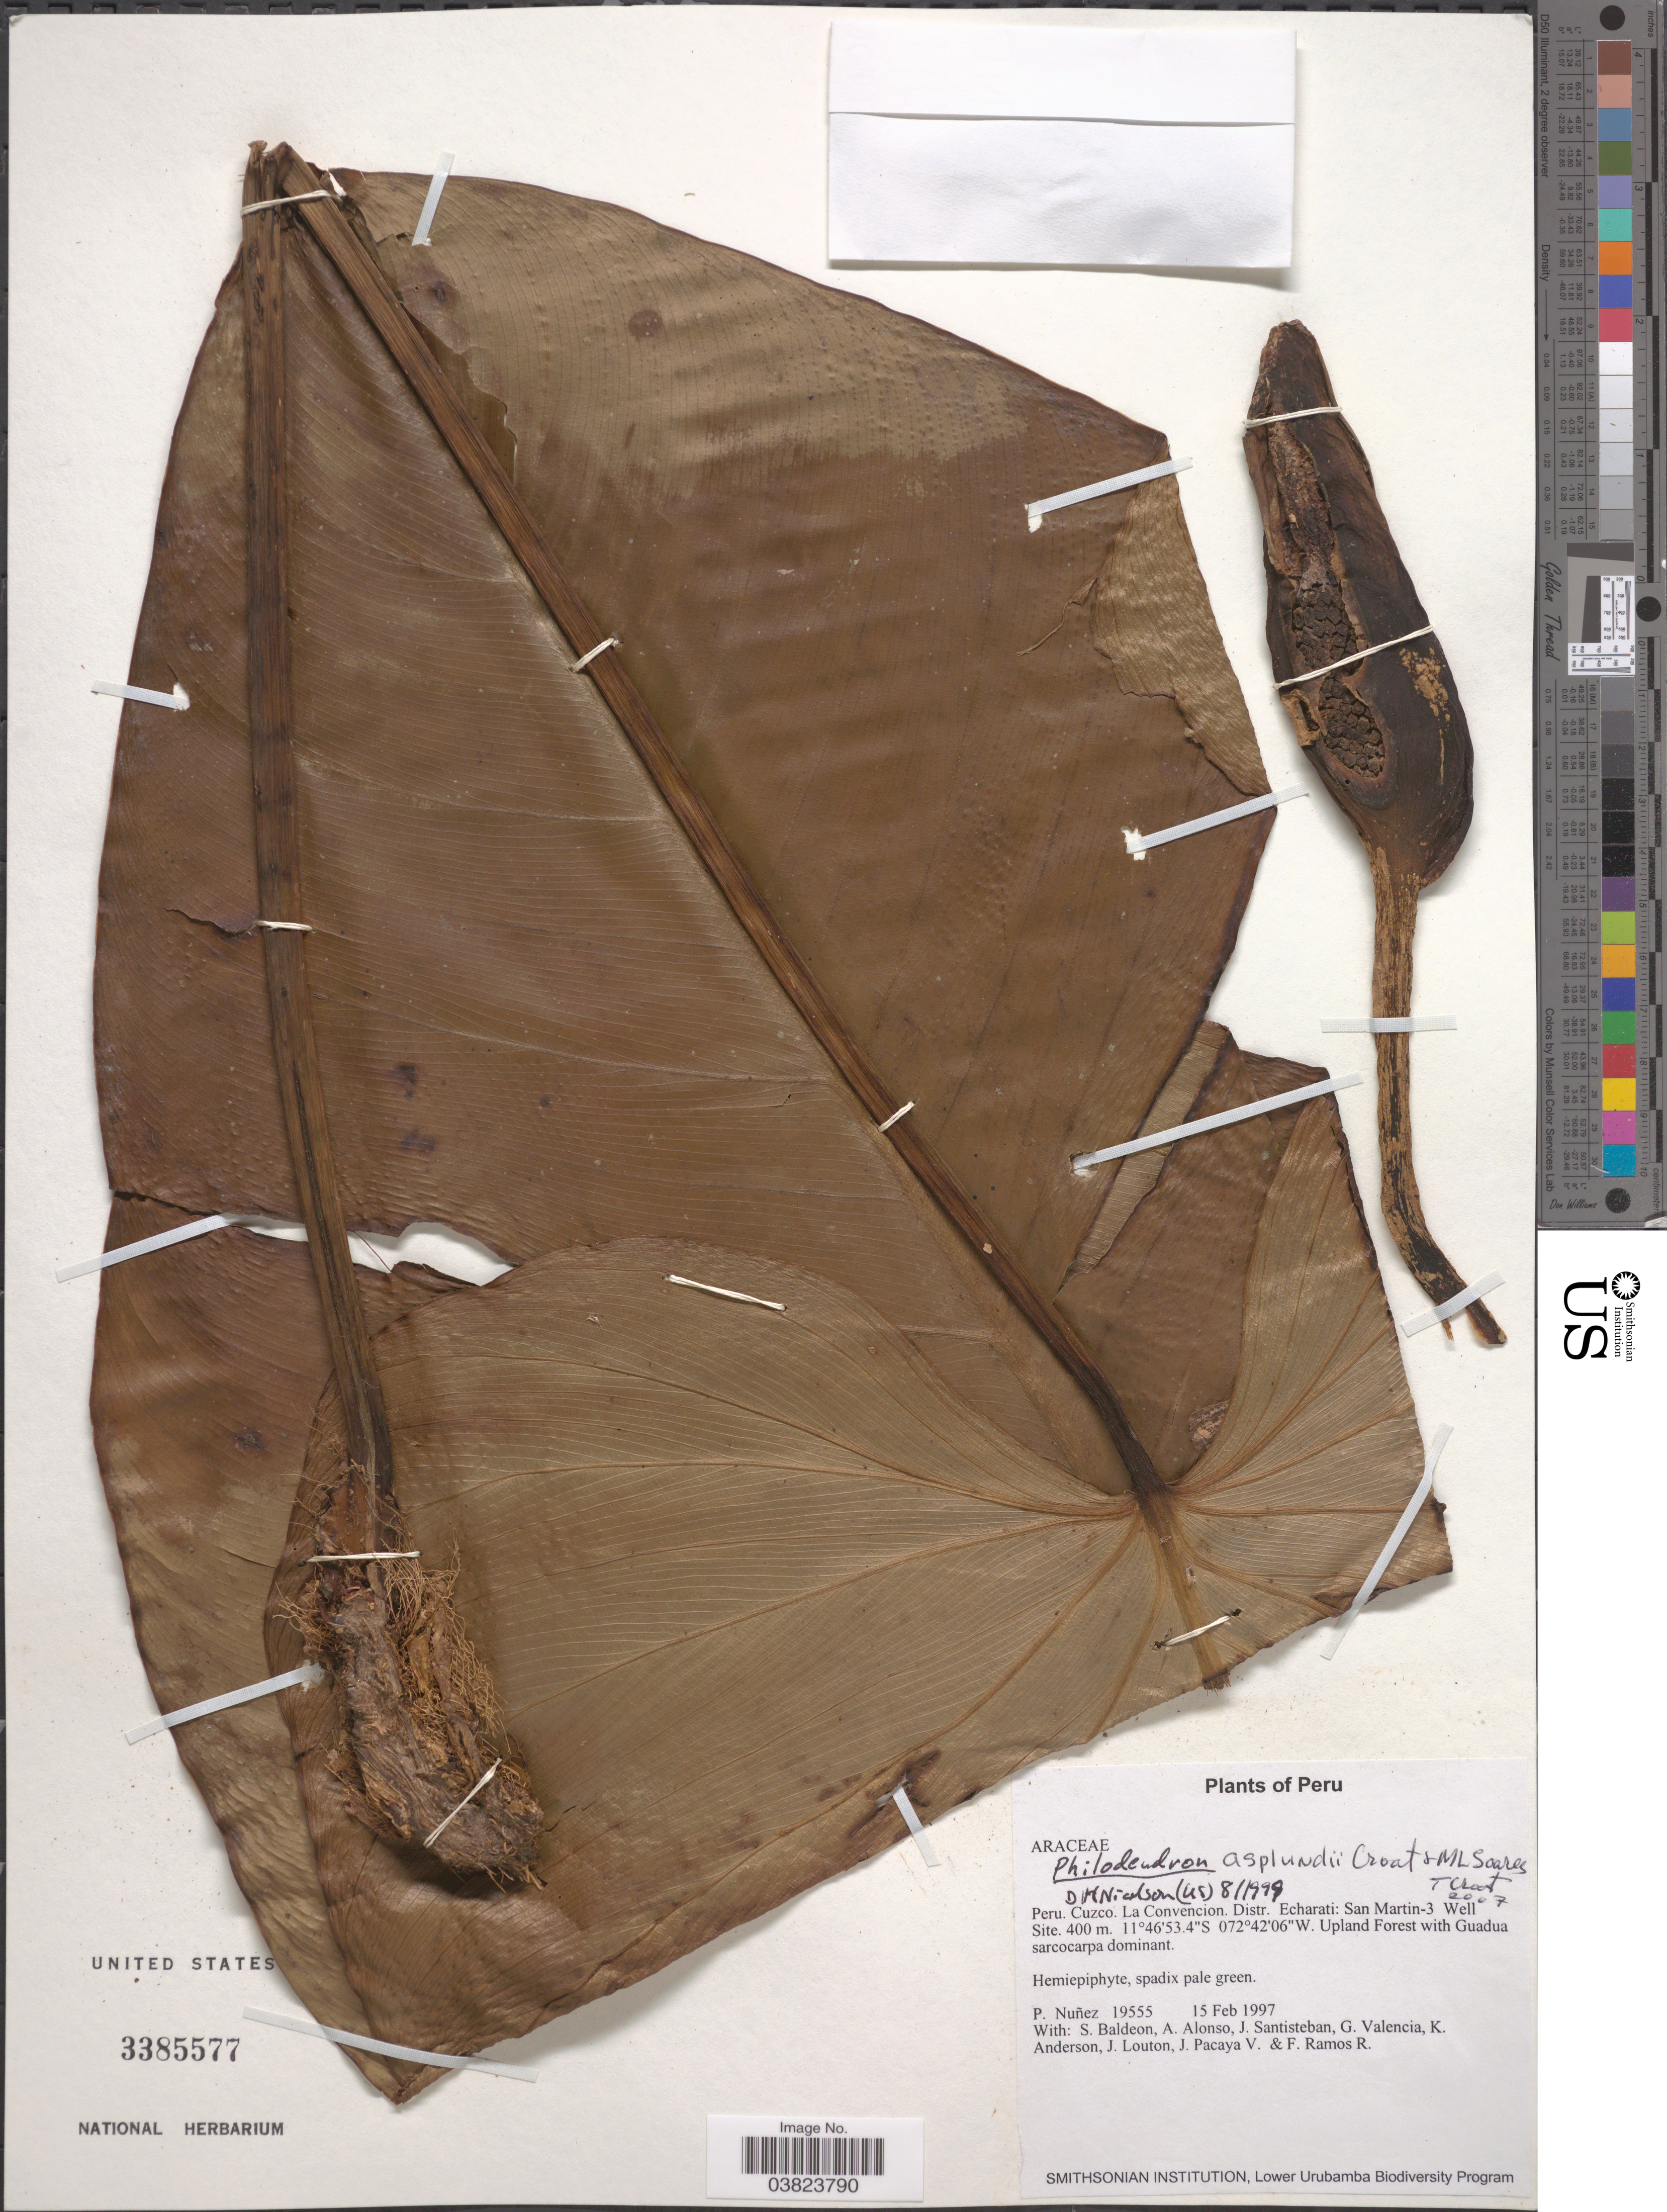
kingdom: Plantae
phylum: Tracheophyta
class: Liliopsida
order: Alismatales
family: Araceae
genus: Philodendron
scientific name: Philodendron asplundii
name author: Croat & M.L. Soares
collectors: P. Nuñez V., S. Baldeon, A. Alonso, J. Santisteban & et al.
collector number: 19555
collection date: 1997-02-15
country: Peru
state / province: Cusco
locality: Cuzco. La Convencion. Distr. Echarati: San Martin-3 Well Site.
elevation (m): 400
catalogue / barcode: US 3385577